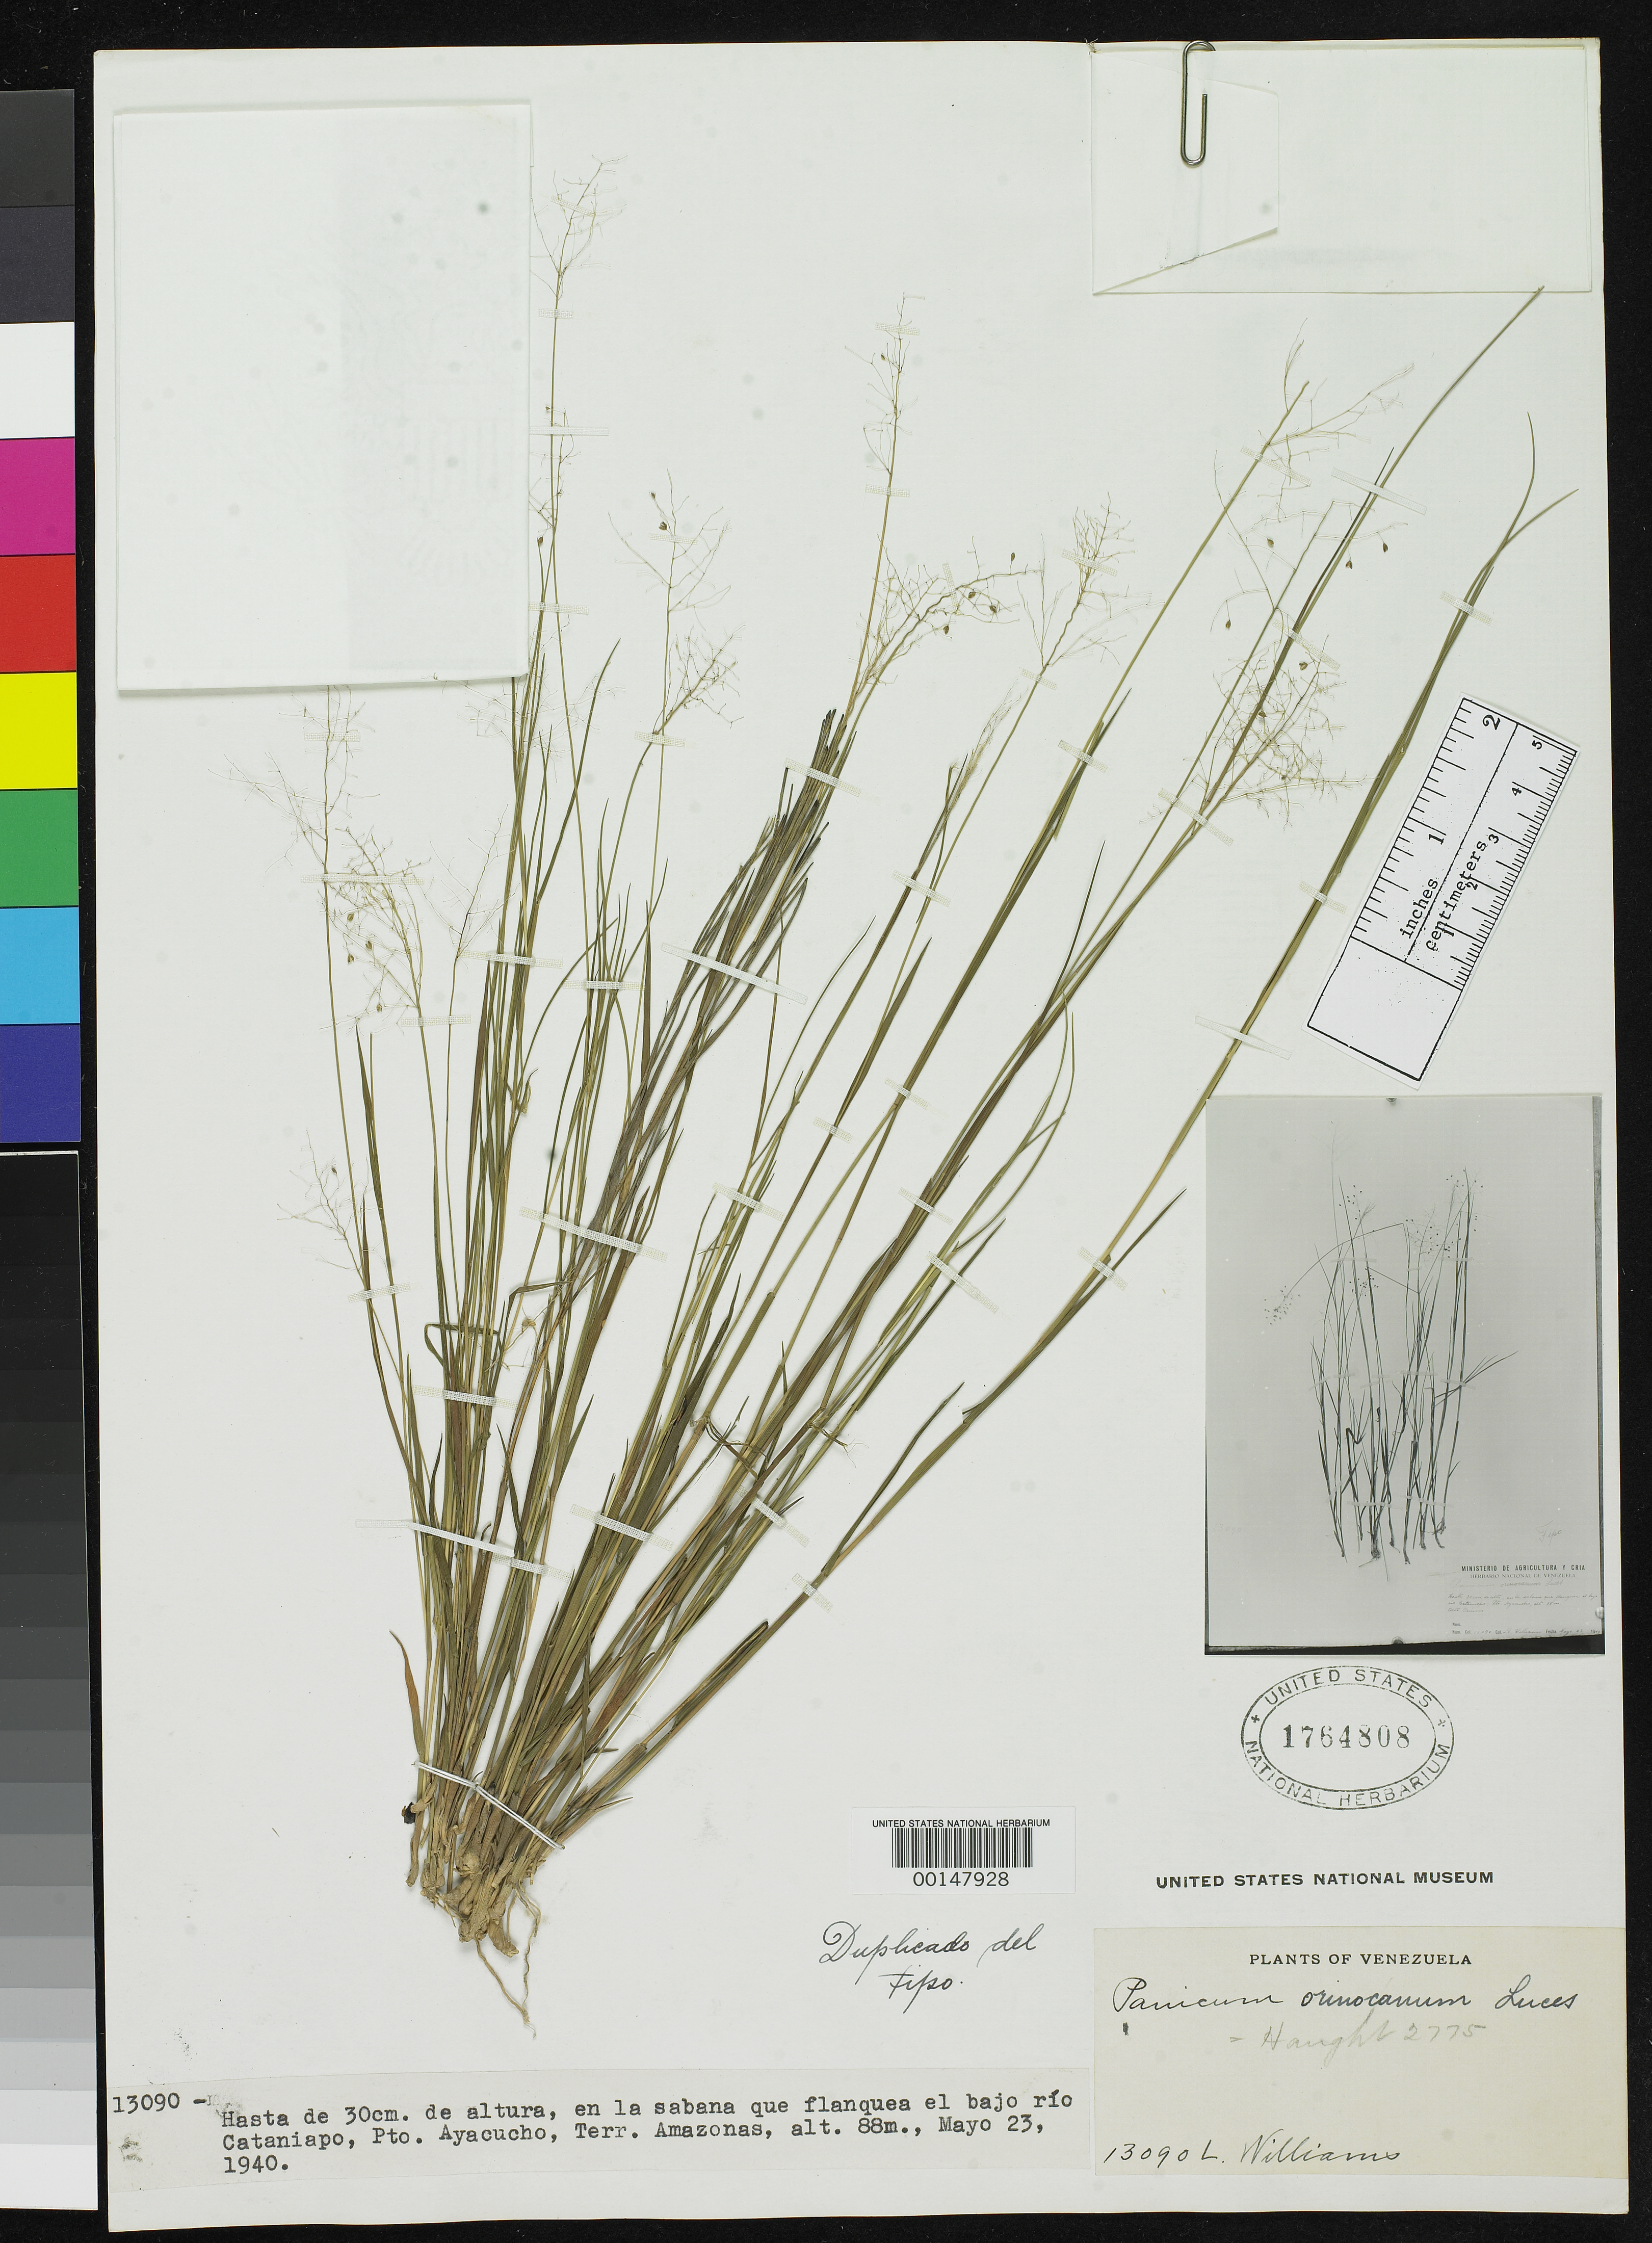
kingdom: Plantae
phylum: Tracheophyta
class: Liliopsida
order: Poales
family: Poaceae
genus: Panicum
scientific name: Panicum orinocanum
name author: Luces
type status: Isotype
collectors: Ll. Williams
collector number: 13090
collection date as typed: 23 May 1940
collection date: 1940-05-23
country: Venezuela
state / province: Amazonas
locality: Rio Cataniapo, Puerto Ayacucho.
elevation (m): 88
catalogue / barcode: US 1764808